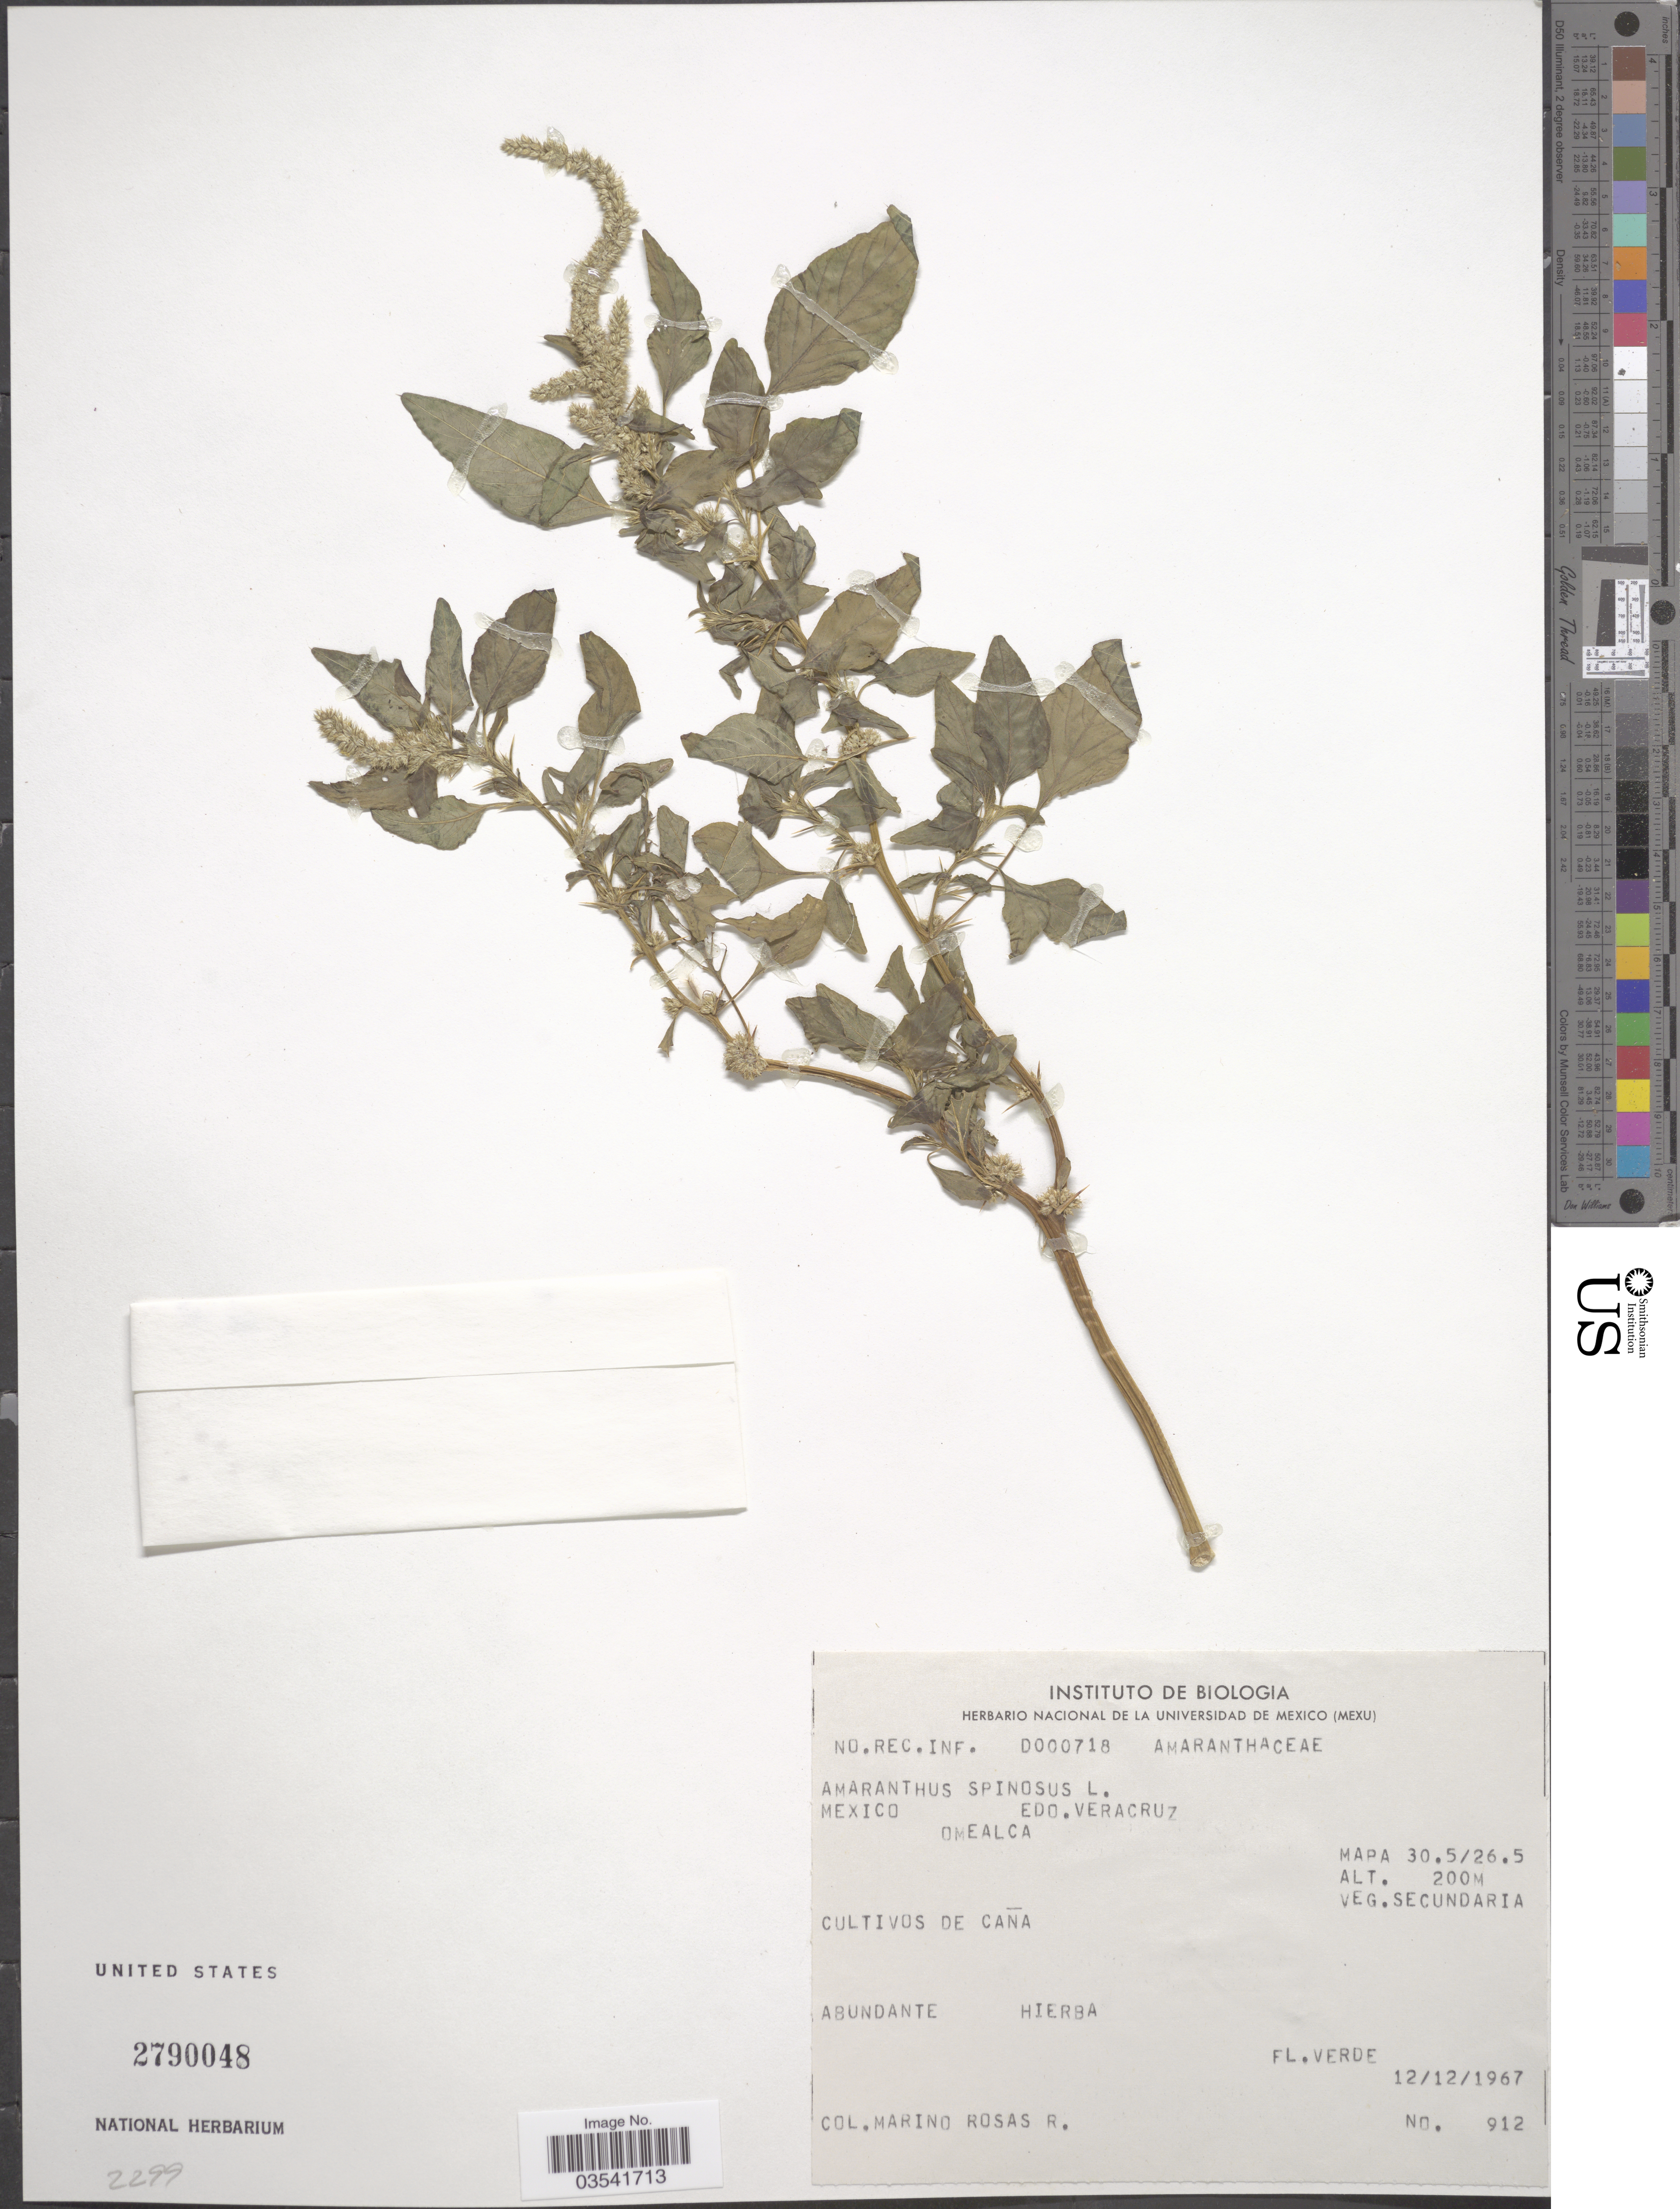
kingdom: Plantae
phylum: Tracheophyta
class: Magnoliopsida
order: Caryophyllales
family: Amaranthaceae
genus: Amaranthus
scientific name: Amaranthus spinosus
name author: L.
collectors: M. Rosas R.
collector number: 912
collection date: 1967-12-12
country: Mexico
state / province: Veracruz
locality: Edo. Veracruz. Omealca. Mapa 30.5/26.5. Cultivos de Caña.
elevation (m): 200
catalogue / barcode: US 2790048